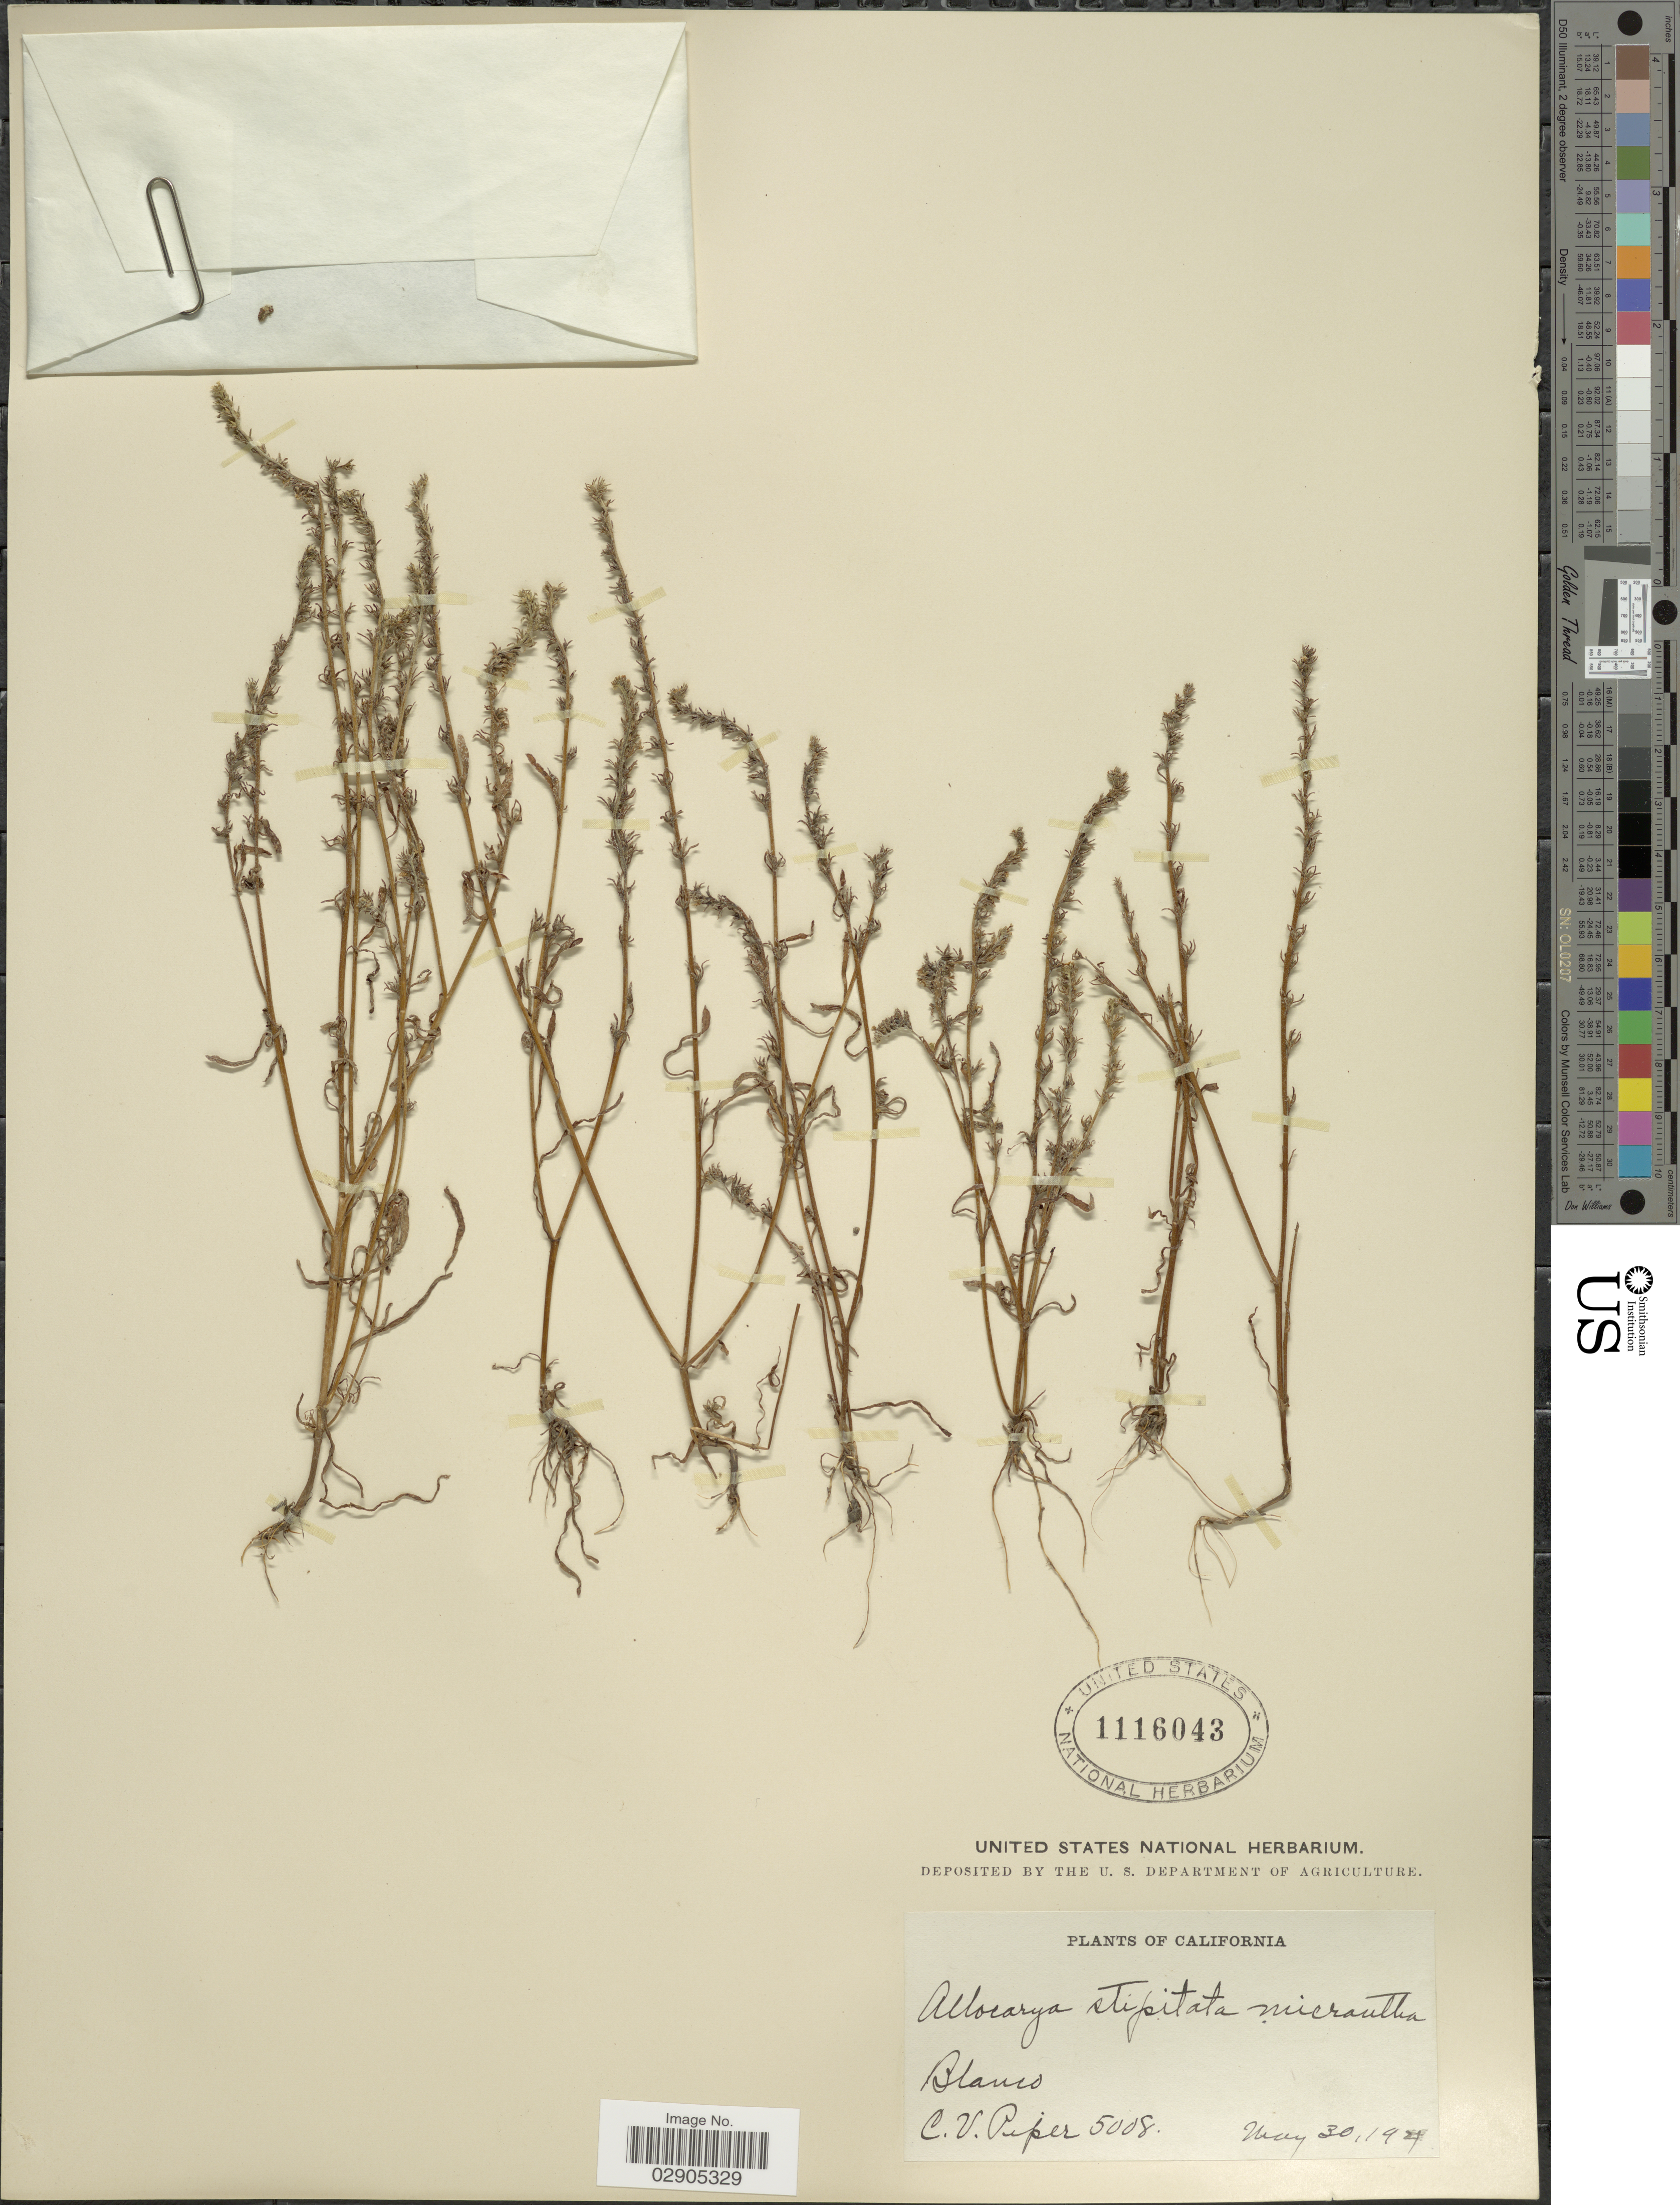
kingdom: Plantae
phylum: Tracheophyta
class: Magnoliopsida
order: Boraginales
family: Boraginaceae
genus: Allocarya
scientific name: Allocarya stipitata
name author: Greene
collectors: C. V. Piper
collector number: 5008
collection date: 1921-05-30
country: United States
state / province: California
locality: Blanco.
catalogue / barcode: US 1116043